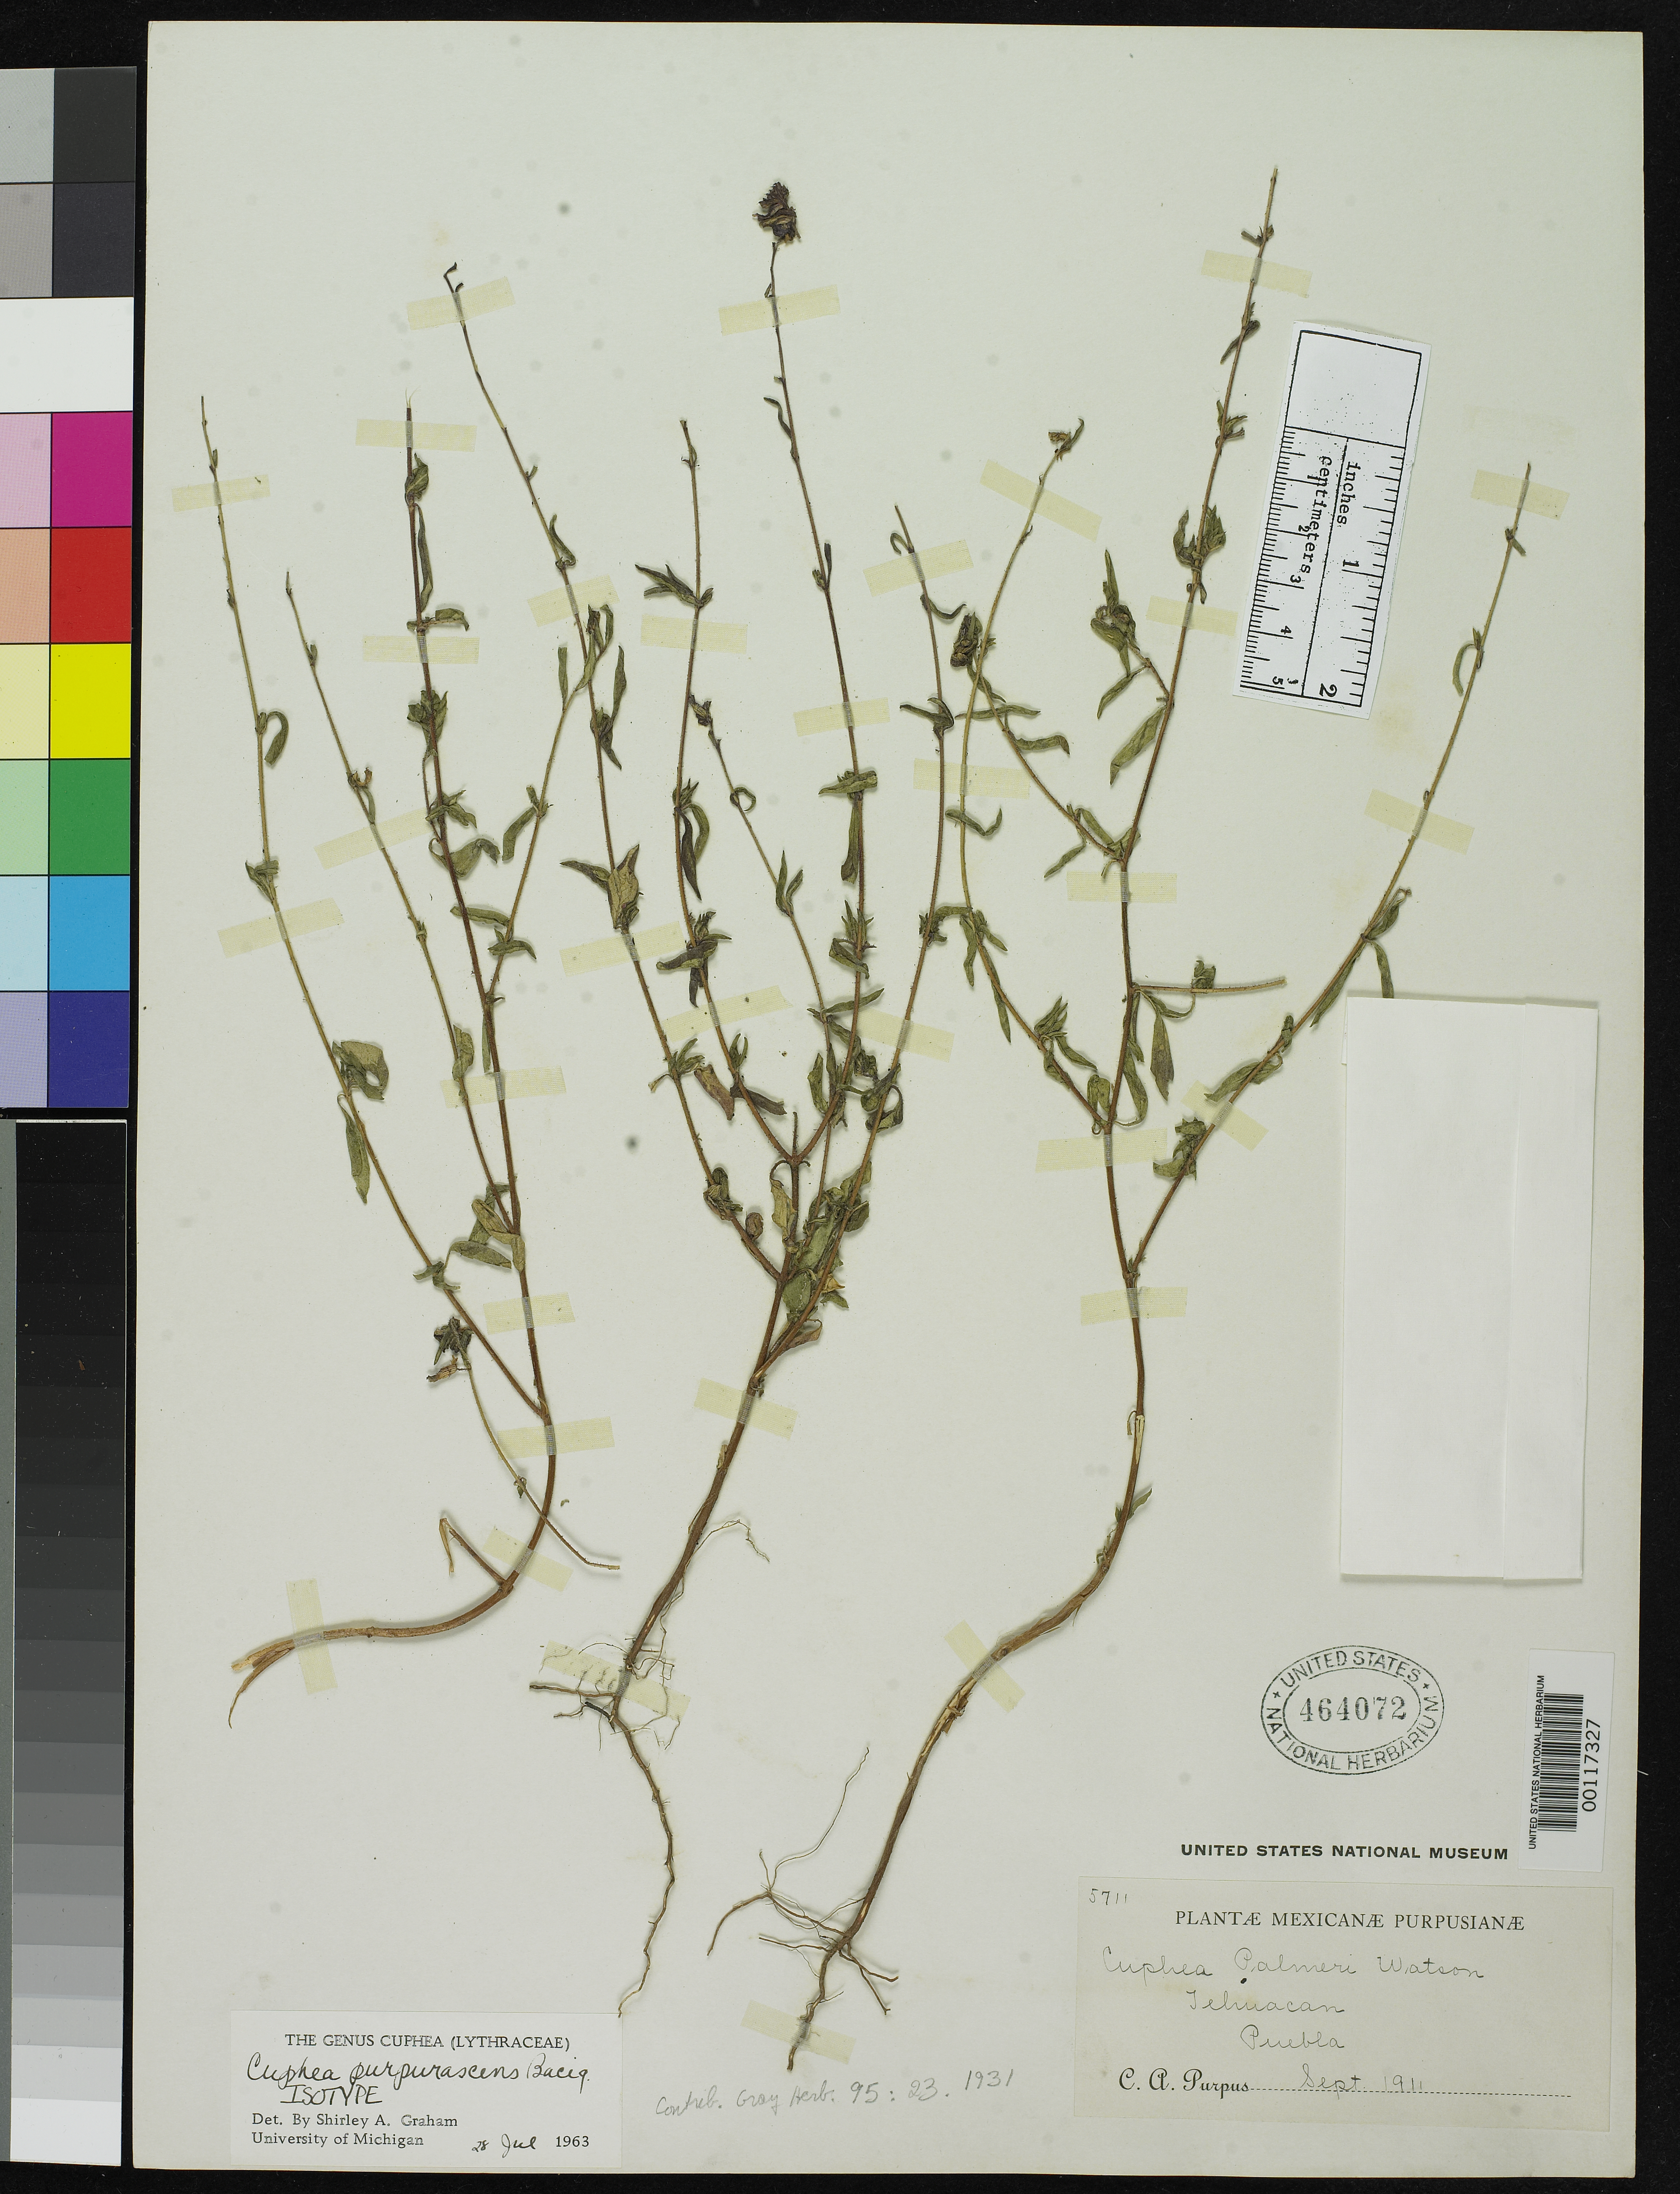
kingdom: Plantae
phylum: Tracheophyta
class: Magnoliopsida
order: Myrtales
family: Lythraceae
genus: Cuphea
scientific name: Cuphea purpurascens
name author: Bacigalupi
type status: Isotype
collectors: C. A. Purpus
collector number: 5711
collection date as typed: Sep 1911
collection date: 1911-09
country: Mexico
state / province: Puebla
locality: Tehuacan.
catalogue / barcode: US 464072